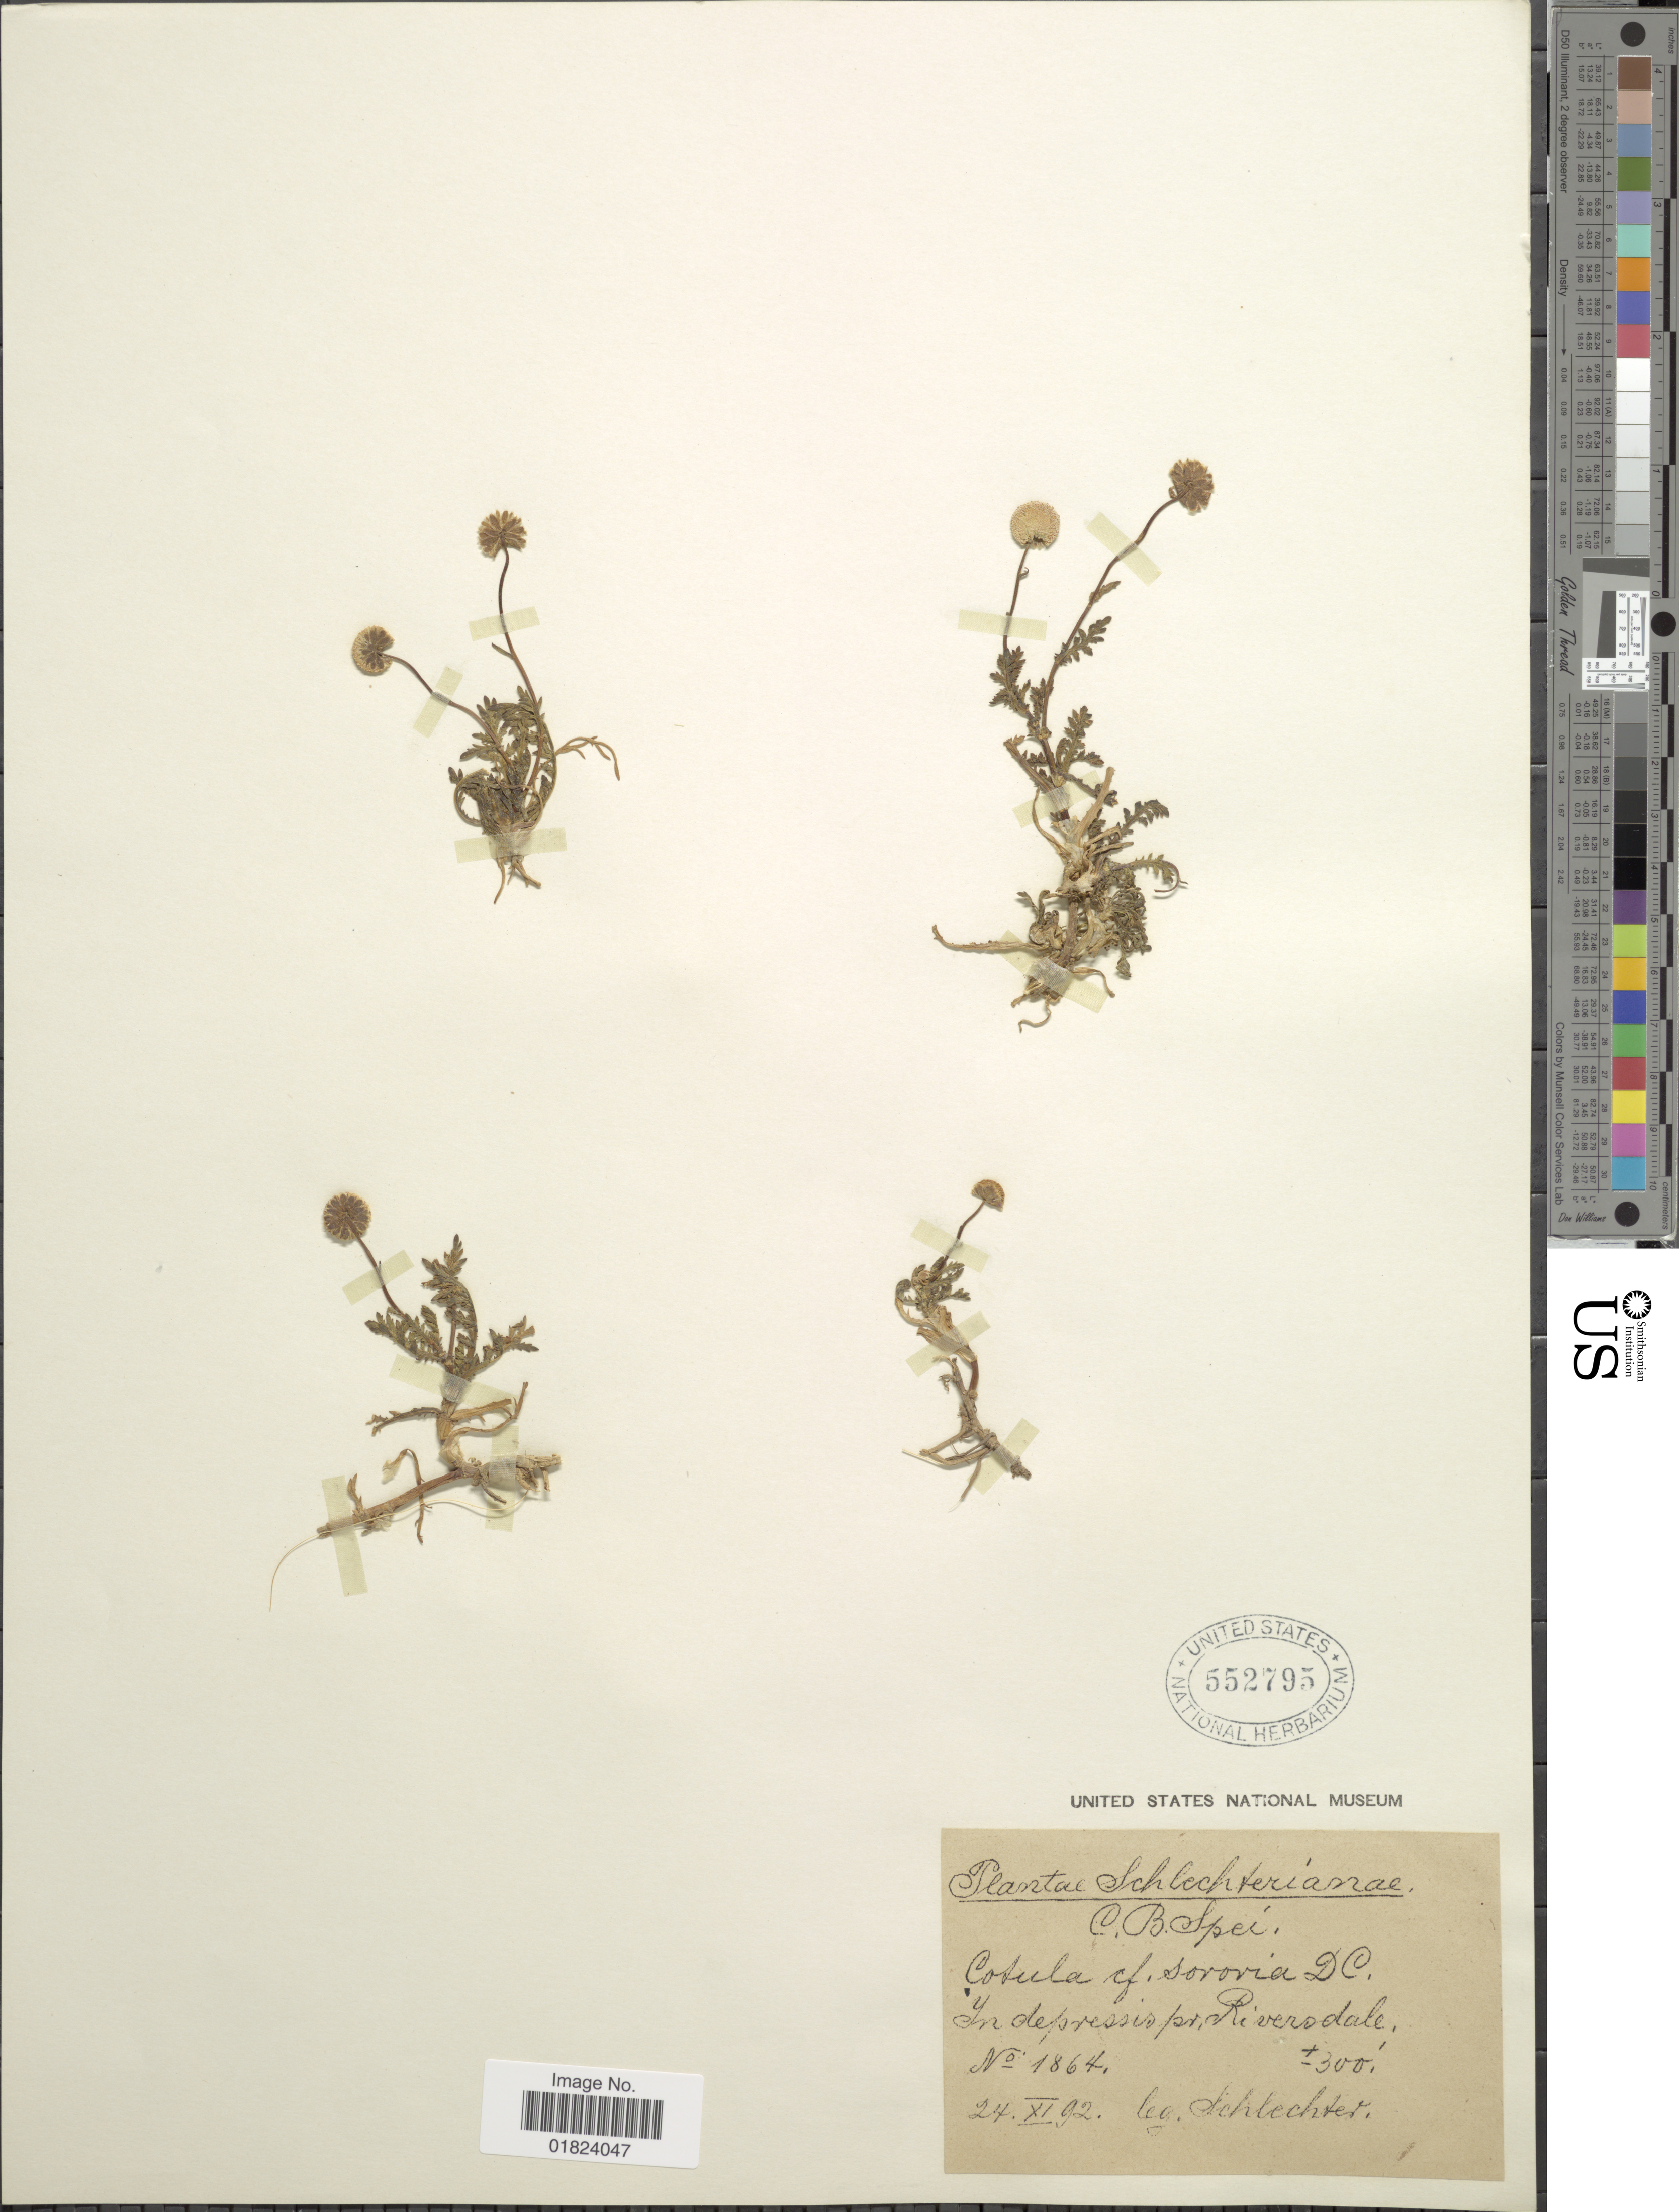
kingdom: Plantae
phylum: Tracheophyta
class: Magnoliopsida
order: Asterales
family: Asteraceae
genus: Cotula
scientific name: Cotula sororia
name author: DC.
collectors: Schlechter, --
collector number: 1864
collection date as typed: Transcribed d/m/y: 24/11/92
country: South Africa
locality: In depressis pr. Riverdale.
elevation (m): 91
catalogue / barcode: US 552795